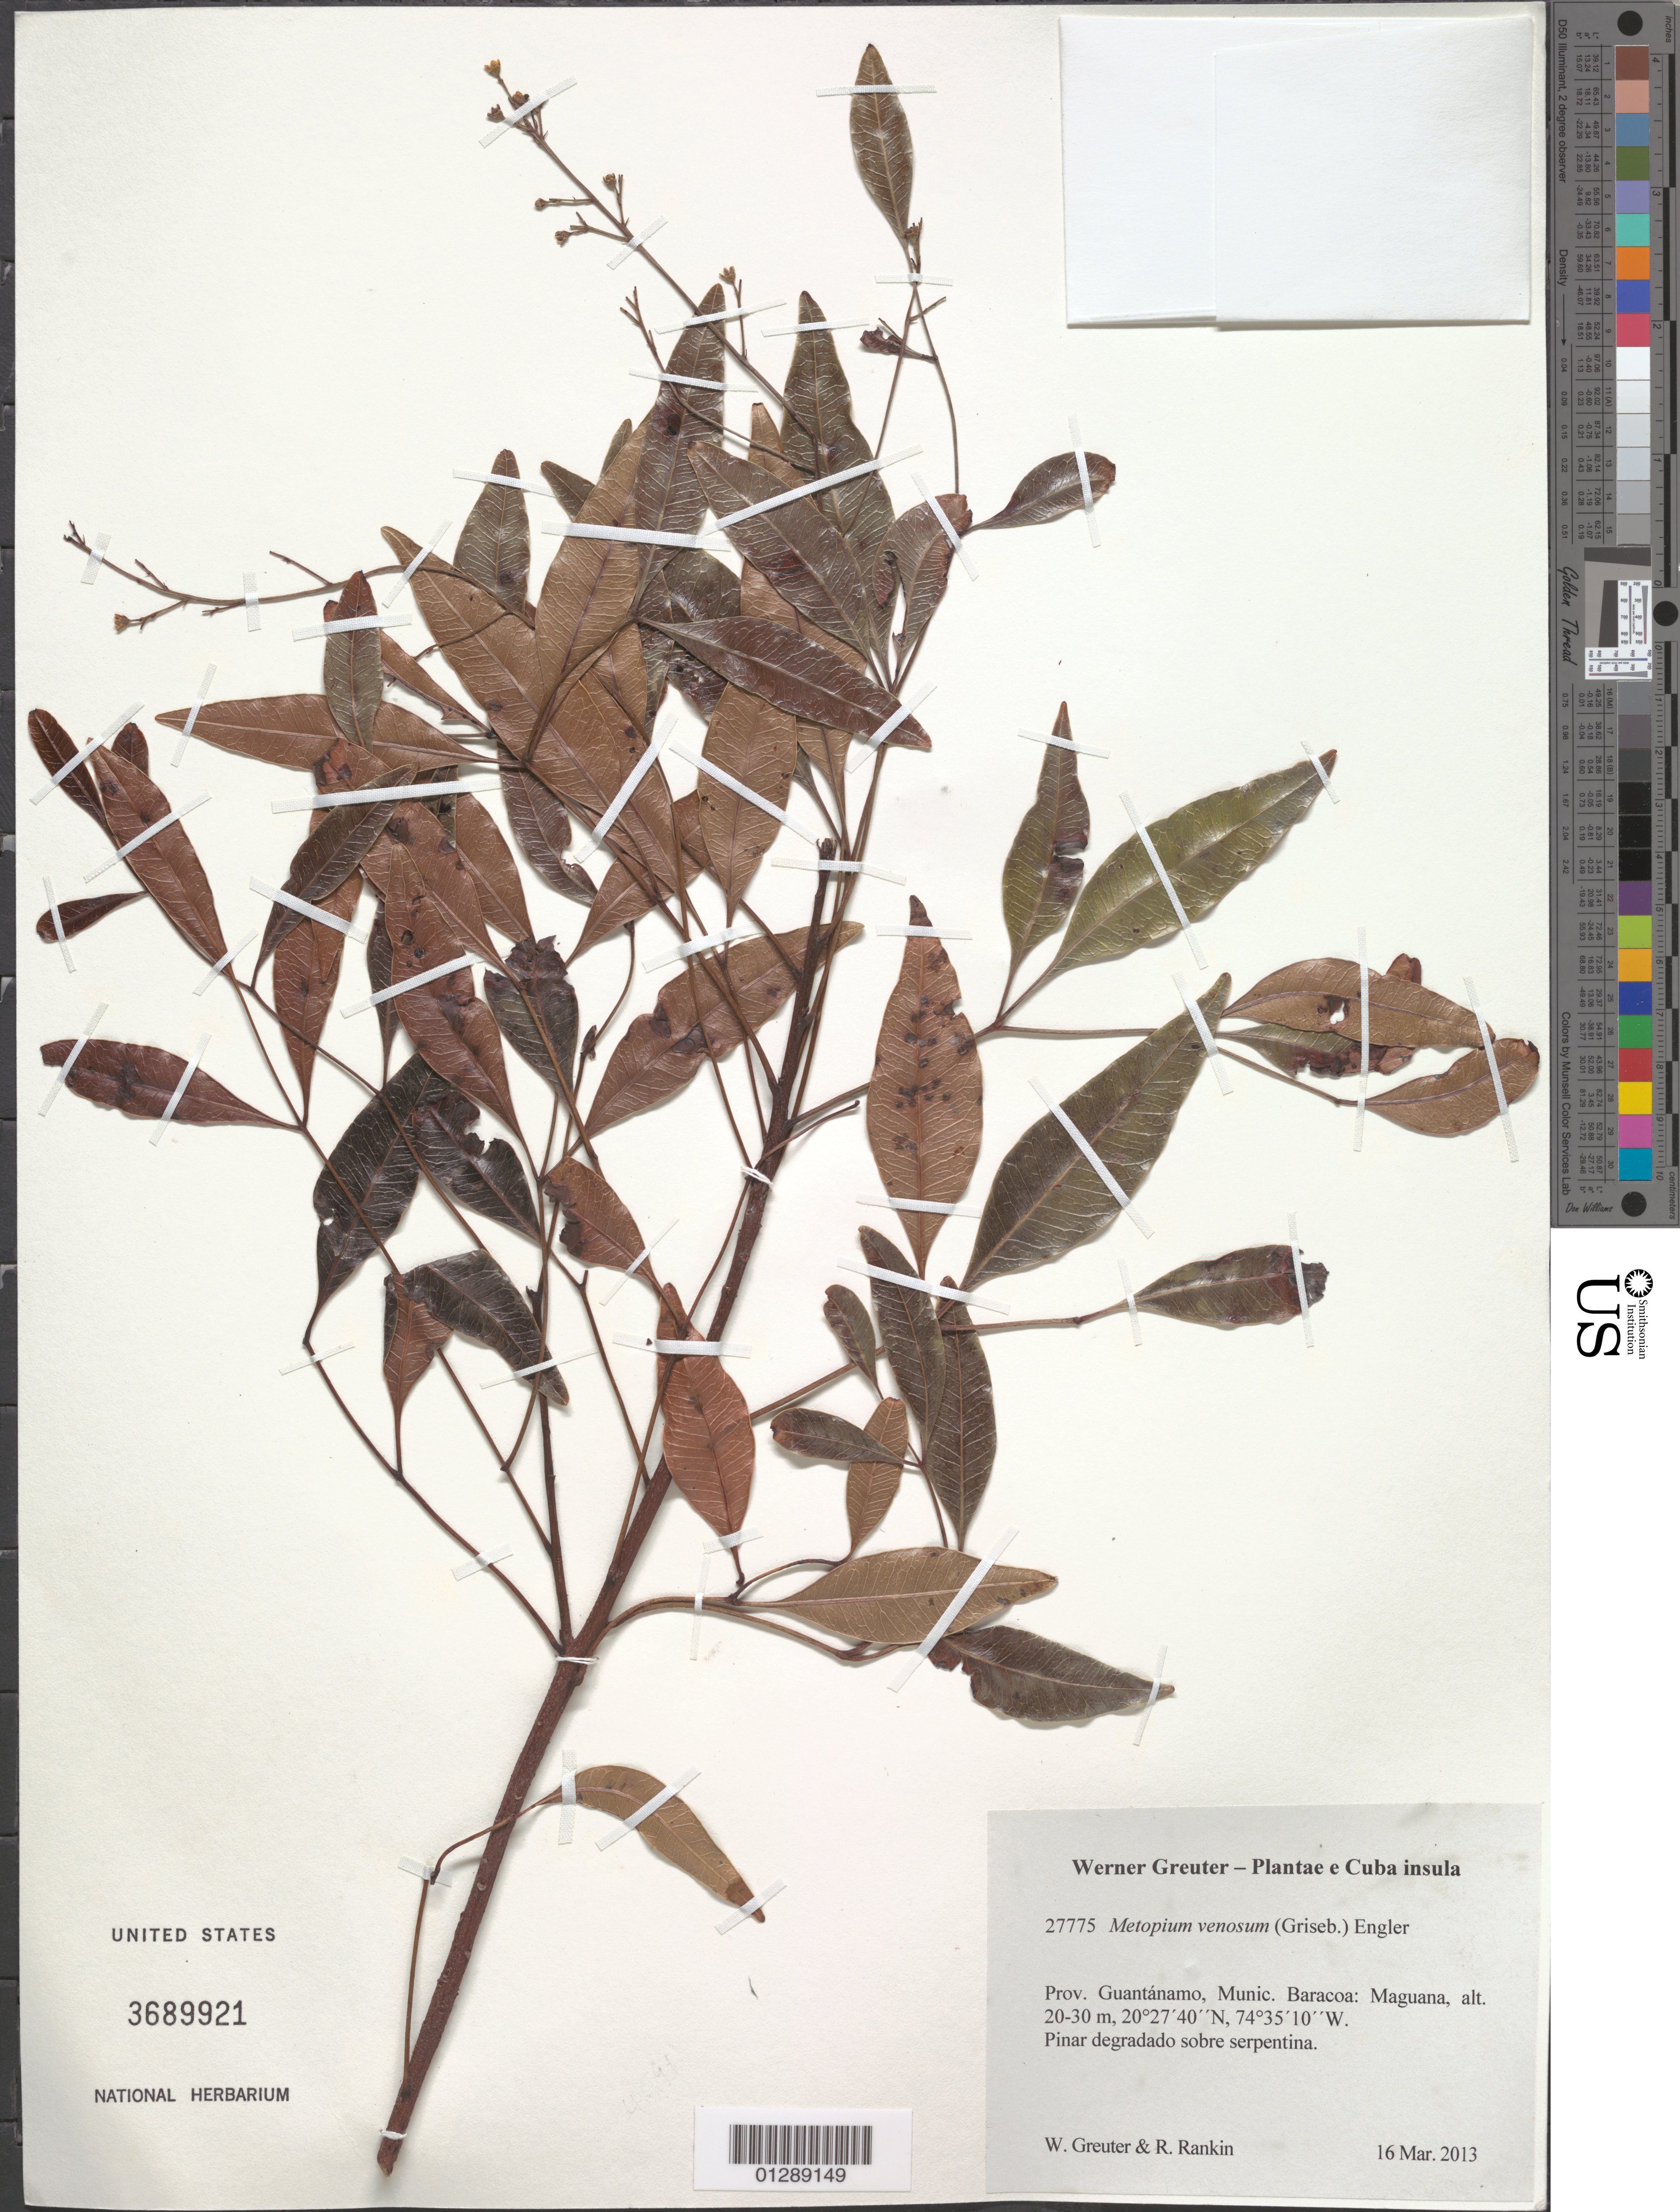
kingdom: Plantae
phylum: Tracheophyta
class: Magnoliopsida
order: Sapindales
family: Anacardiaceae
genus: Metopium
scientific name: Metopium venosum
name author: (Griseb.) Engl.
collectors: W. R. Greuter & R. Rankin Rodriguez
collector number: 27775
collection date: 2013-03-16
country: Cuba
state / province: Guantanamo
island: Cuba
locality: Munic. Baracoa: Maguana.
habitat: Pinar degradado sobre serpentina.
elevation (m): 20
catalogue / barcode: US 3689921